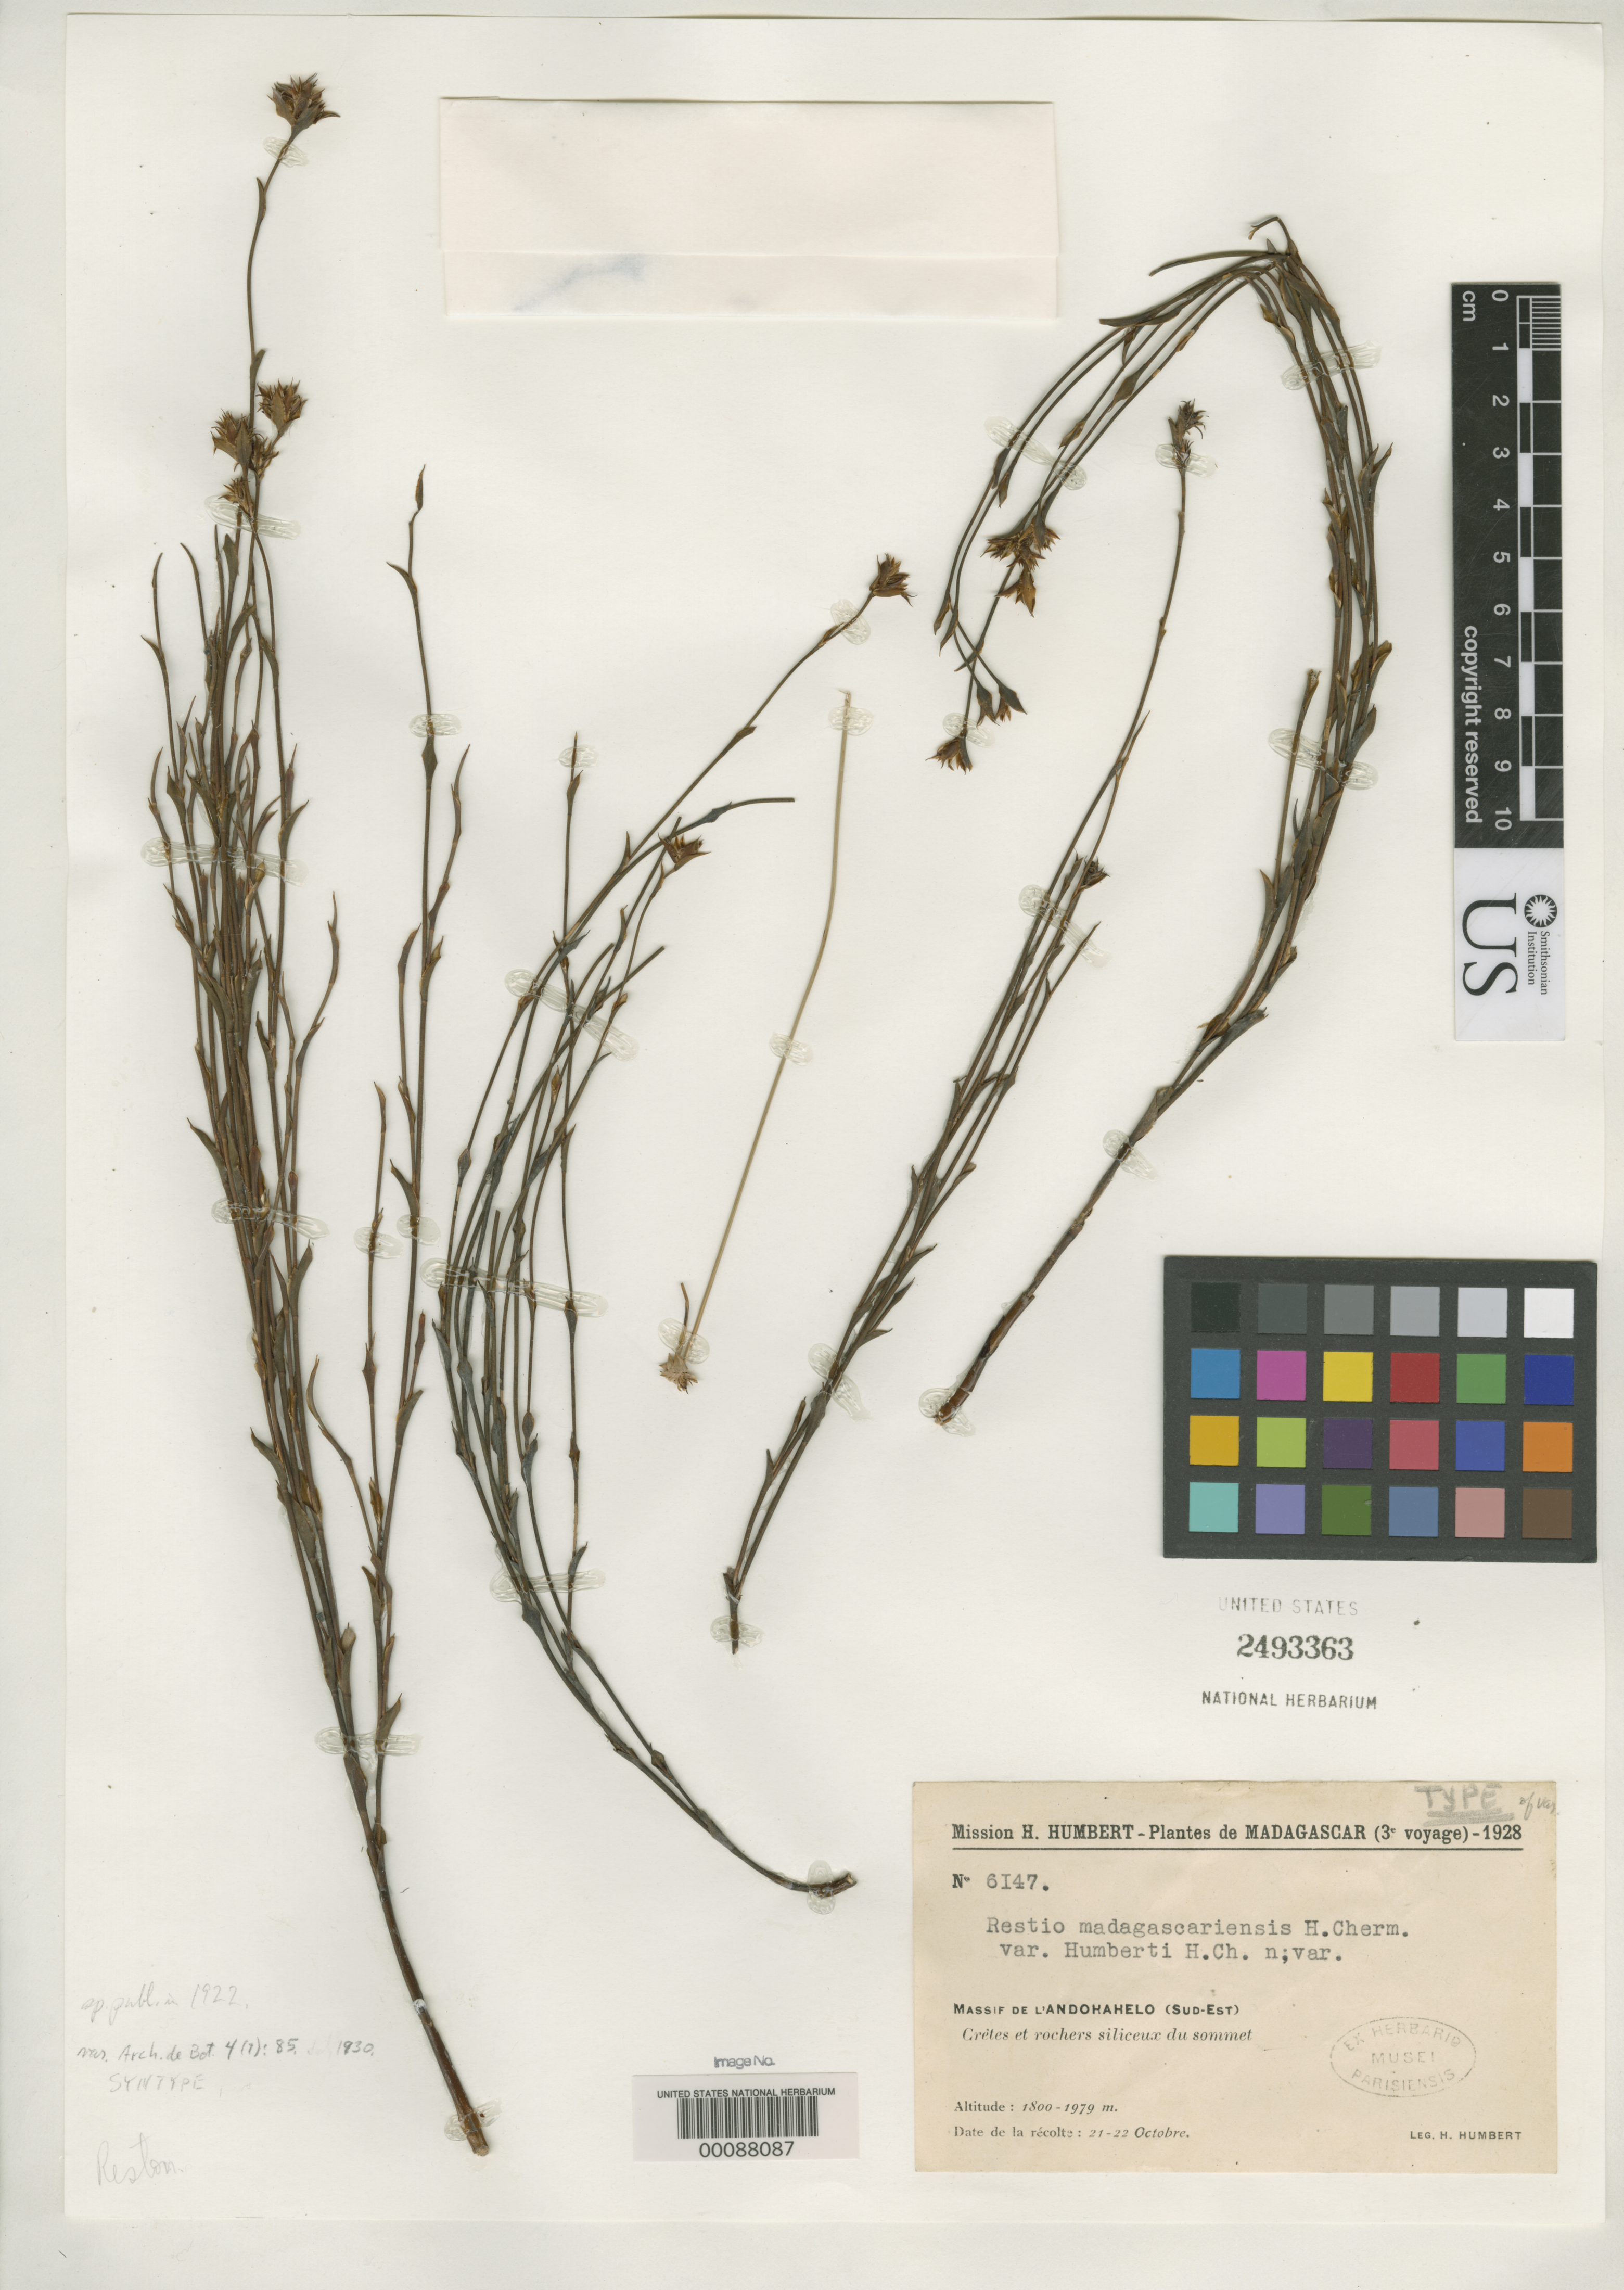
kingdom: Plantae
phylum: Tracheophyta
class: Liliopsida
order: Poales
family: Restionaceae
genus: Restio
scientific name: Restio madagascariensis var. humbertii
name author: Cherm.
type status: Syntype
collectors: H. Humbert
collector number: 6147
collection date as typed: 21 Oct 1928 to 22 Oct 1928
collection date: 1928-10-21/1928-10-22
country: Madagascar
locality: Massif de 'Andahahelo (sud-est).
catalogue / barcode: US 2493363